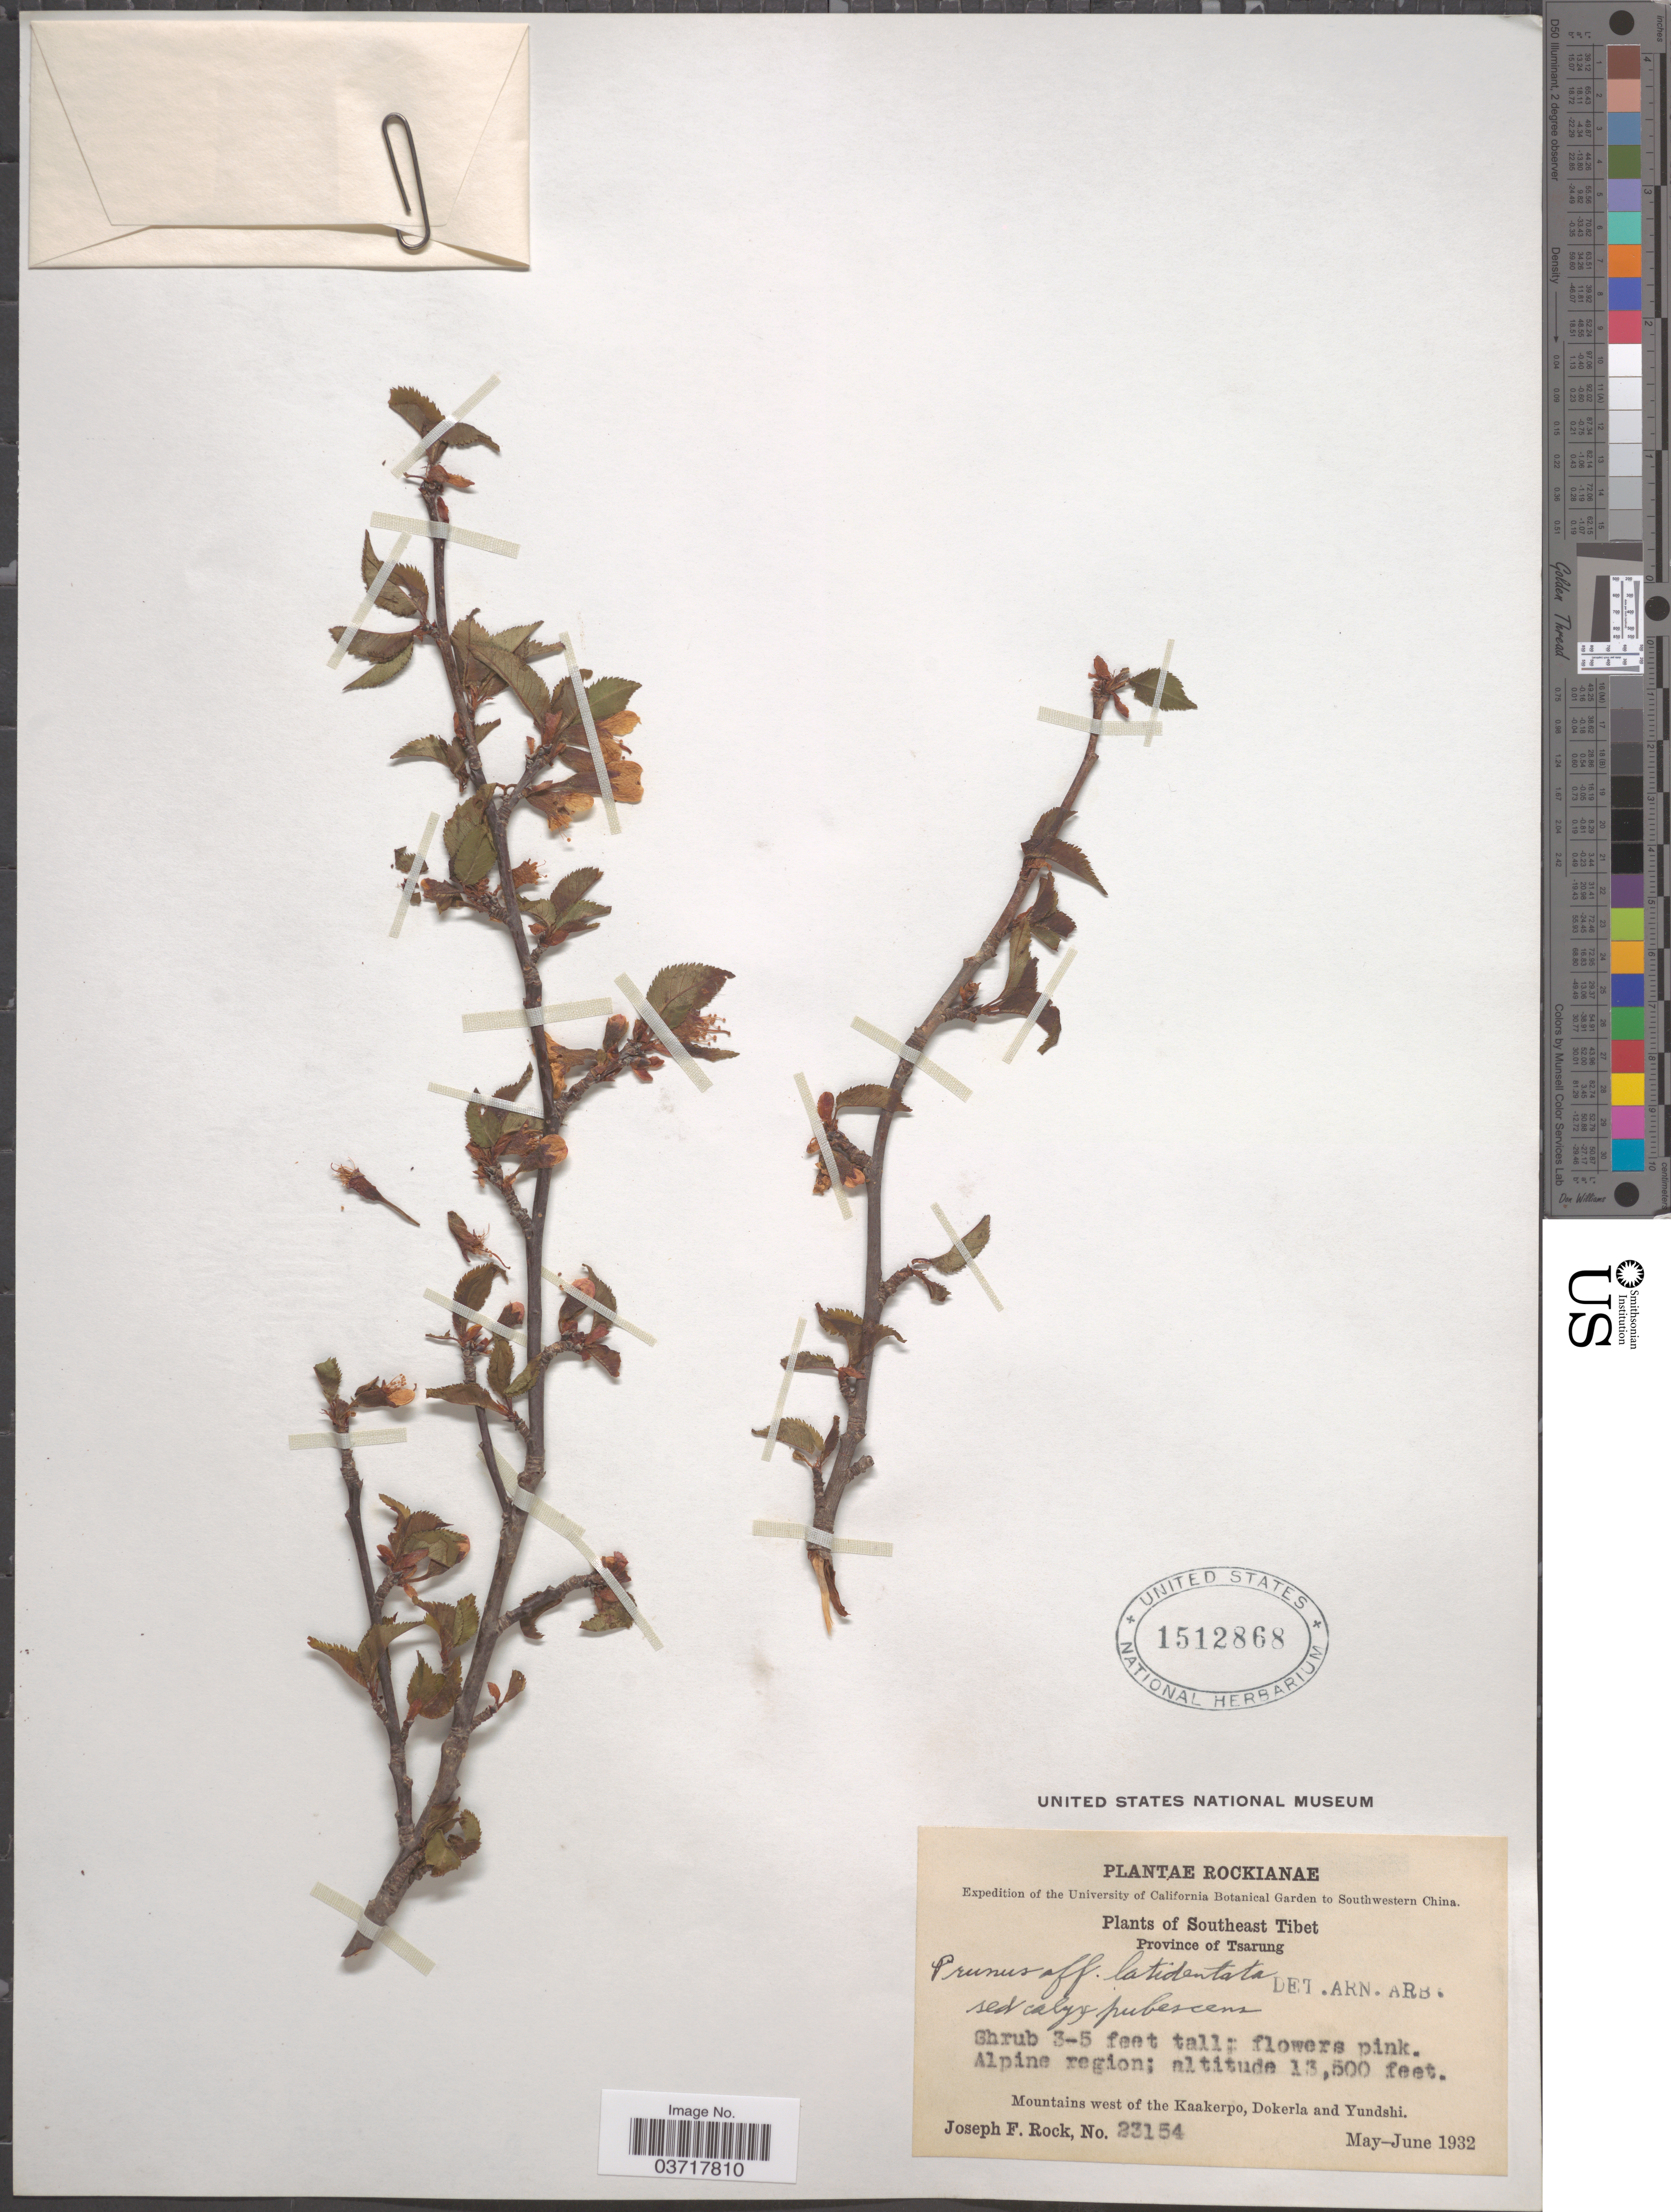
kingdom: Plantae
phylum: Tracheophyta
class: Magnoliopsida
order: Rosales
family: Rosaceae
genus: Prunus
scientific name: Prunus latidentata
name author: Koehne in Sarg.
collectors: J. F. Rock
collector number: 23154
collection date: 1932-05/1932-06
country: China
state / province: Yunnan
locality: Southwestern China. Southeast Tibet. Province of Tsarung. Mountains west of the Kaakerpo, Dokerla and Yundshi.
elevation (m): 4115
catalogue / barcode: US 1512868